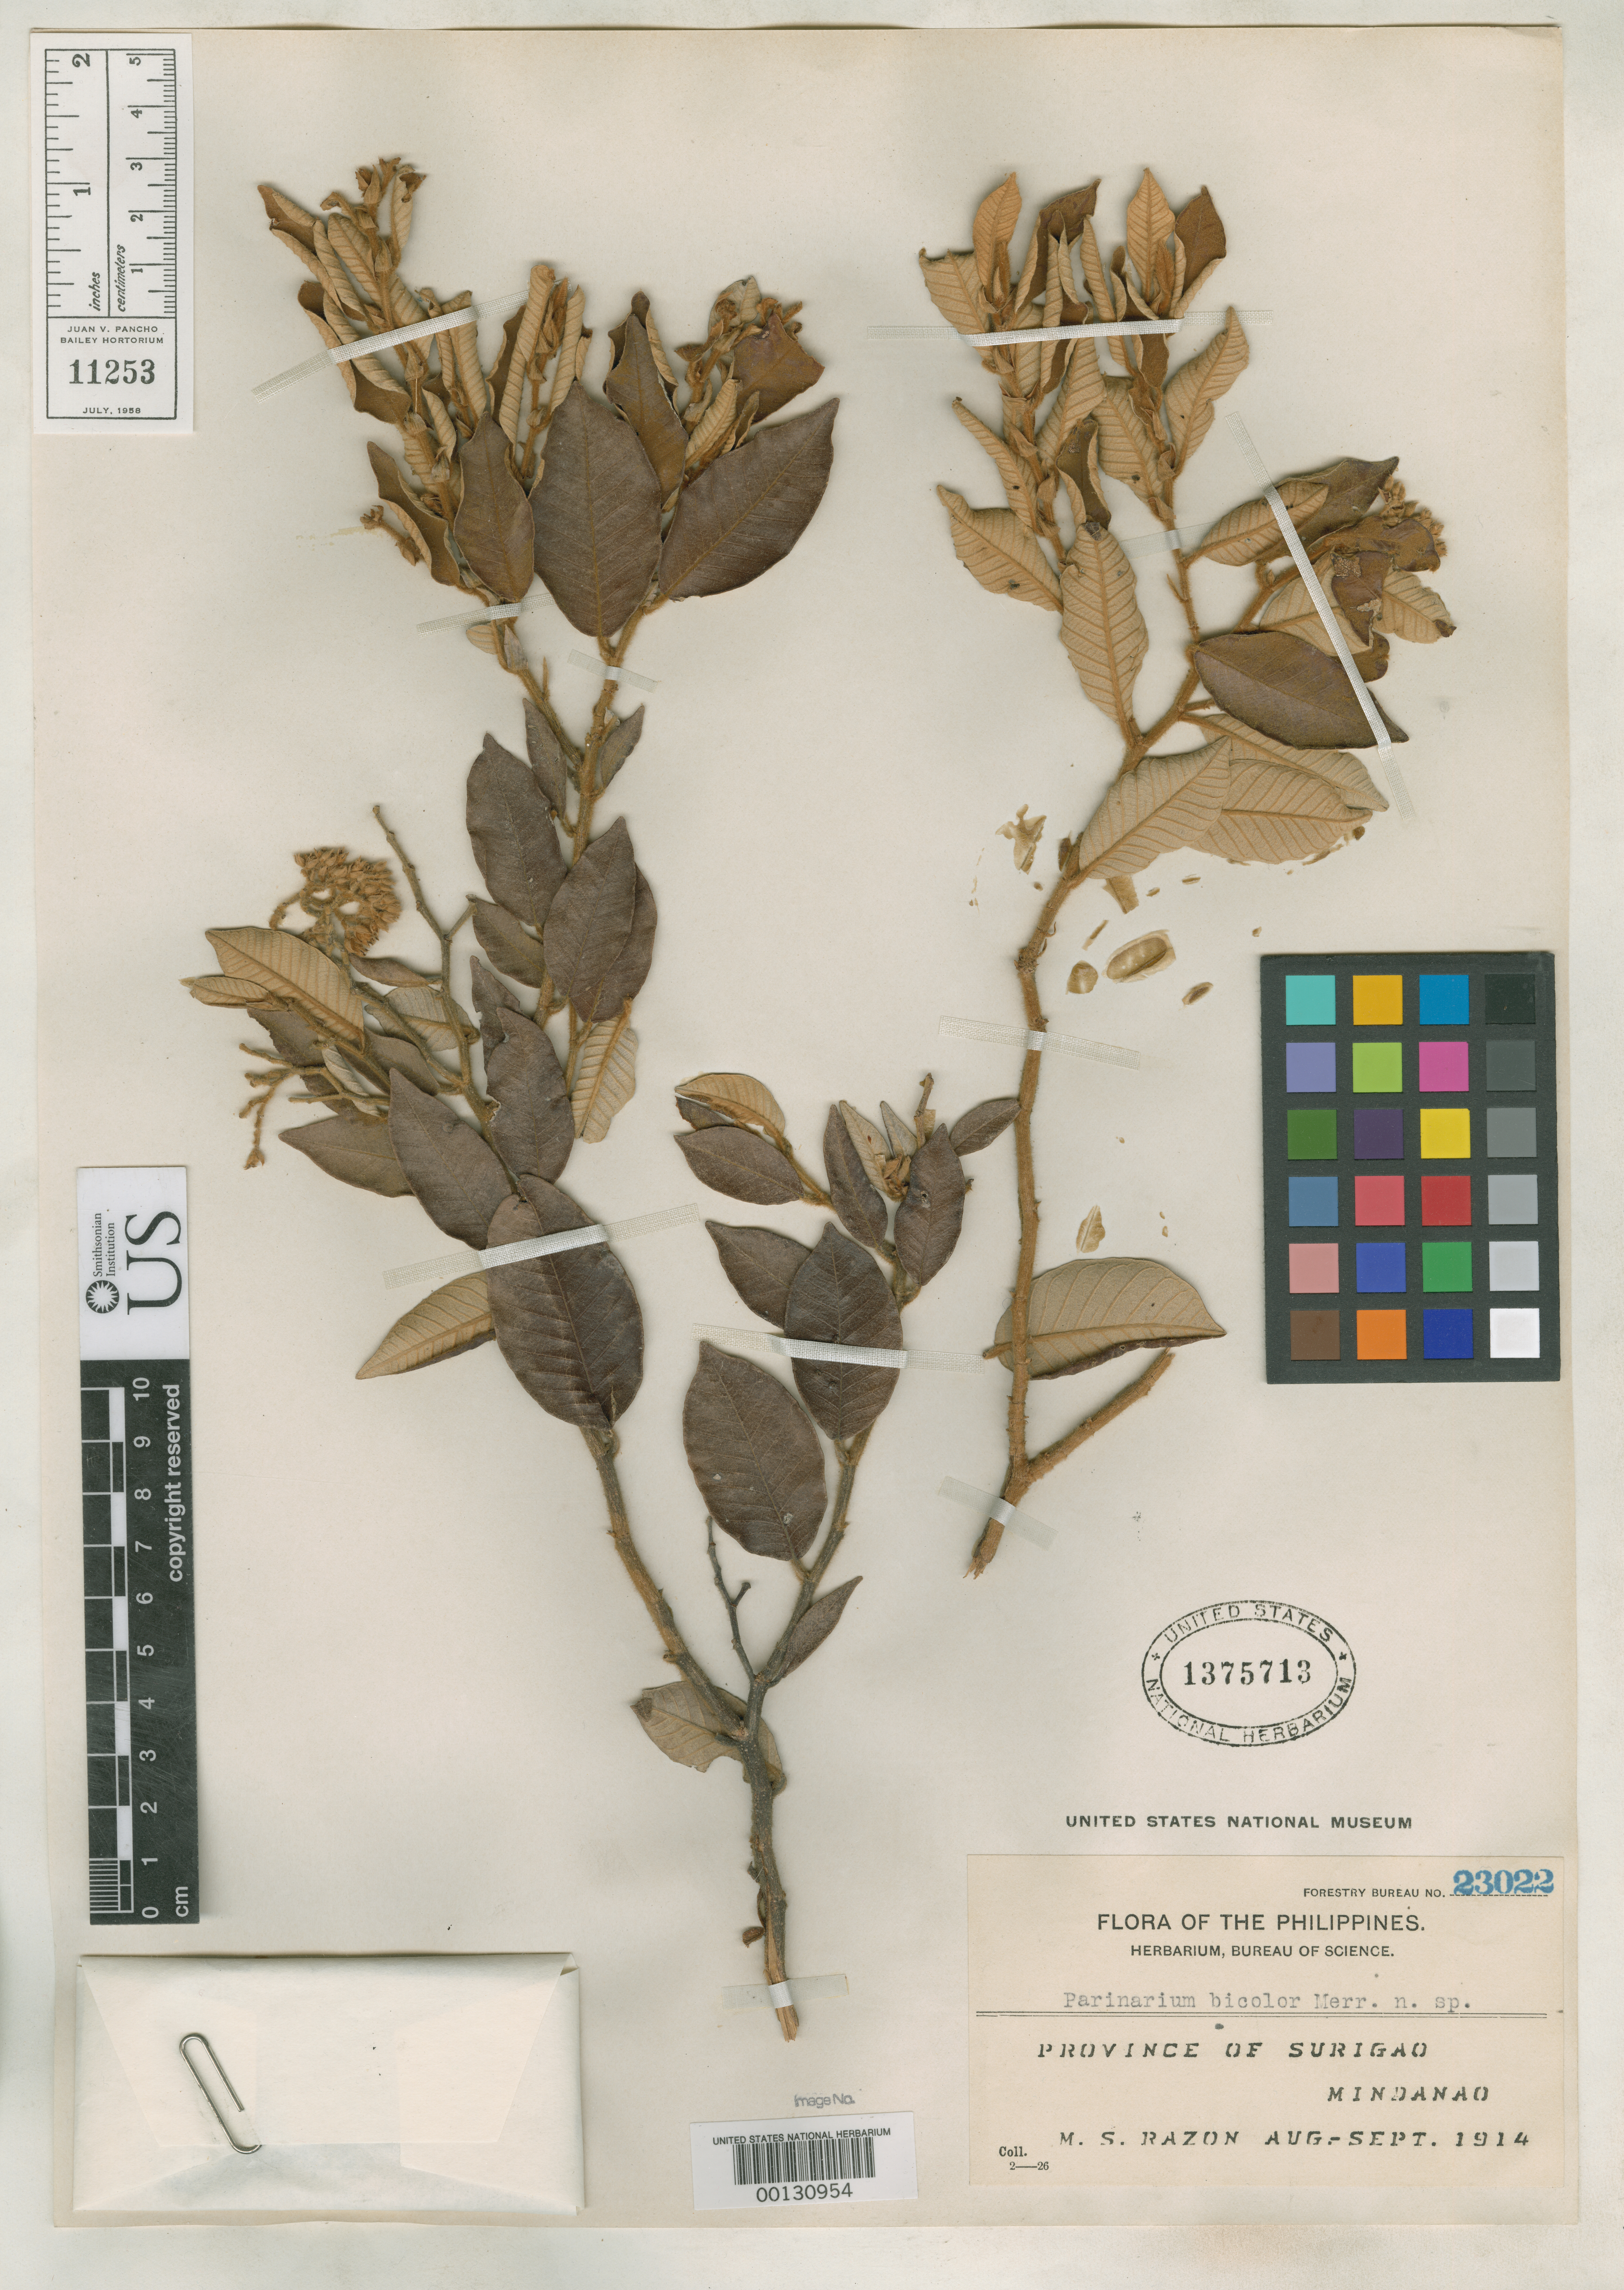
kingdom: Plantae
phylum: Tracheophyta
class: Magnoliopsida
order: Malpighiales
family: Chrysobalanaceae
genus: Parinari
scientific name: Parinari bicolor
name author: Merr.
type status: Isotype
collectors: M. Razon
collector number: For. Bur. 23022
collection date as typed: Aug 1914 to -- Sep 1914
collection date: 1914-08/1914-09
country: Philippines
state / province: Caraga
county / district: Surigao del Norte / Surigao del Sur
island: Mindanao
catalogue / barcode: US 1375713